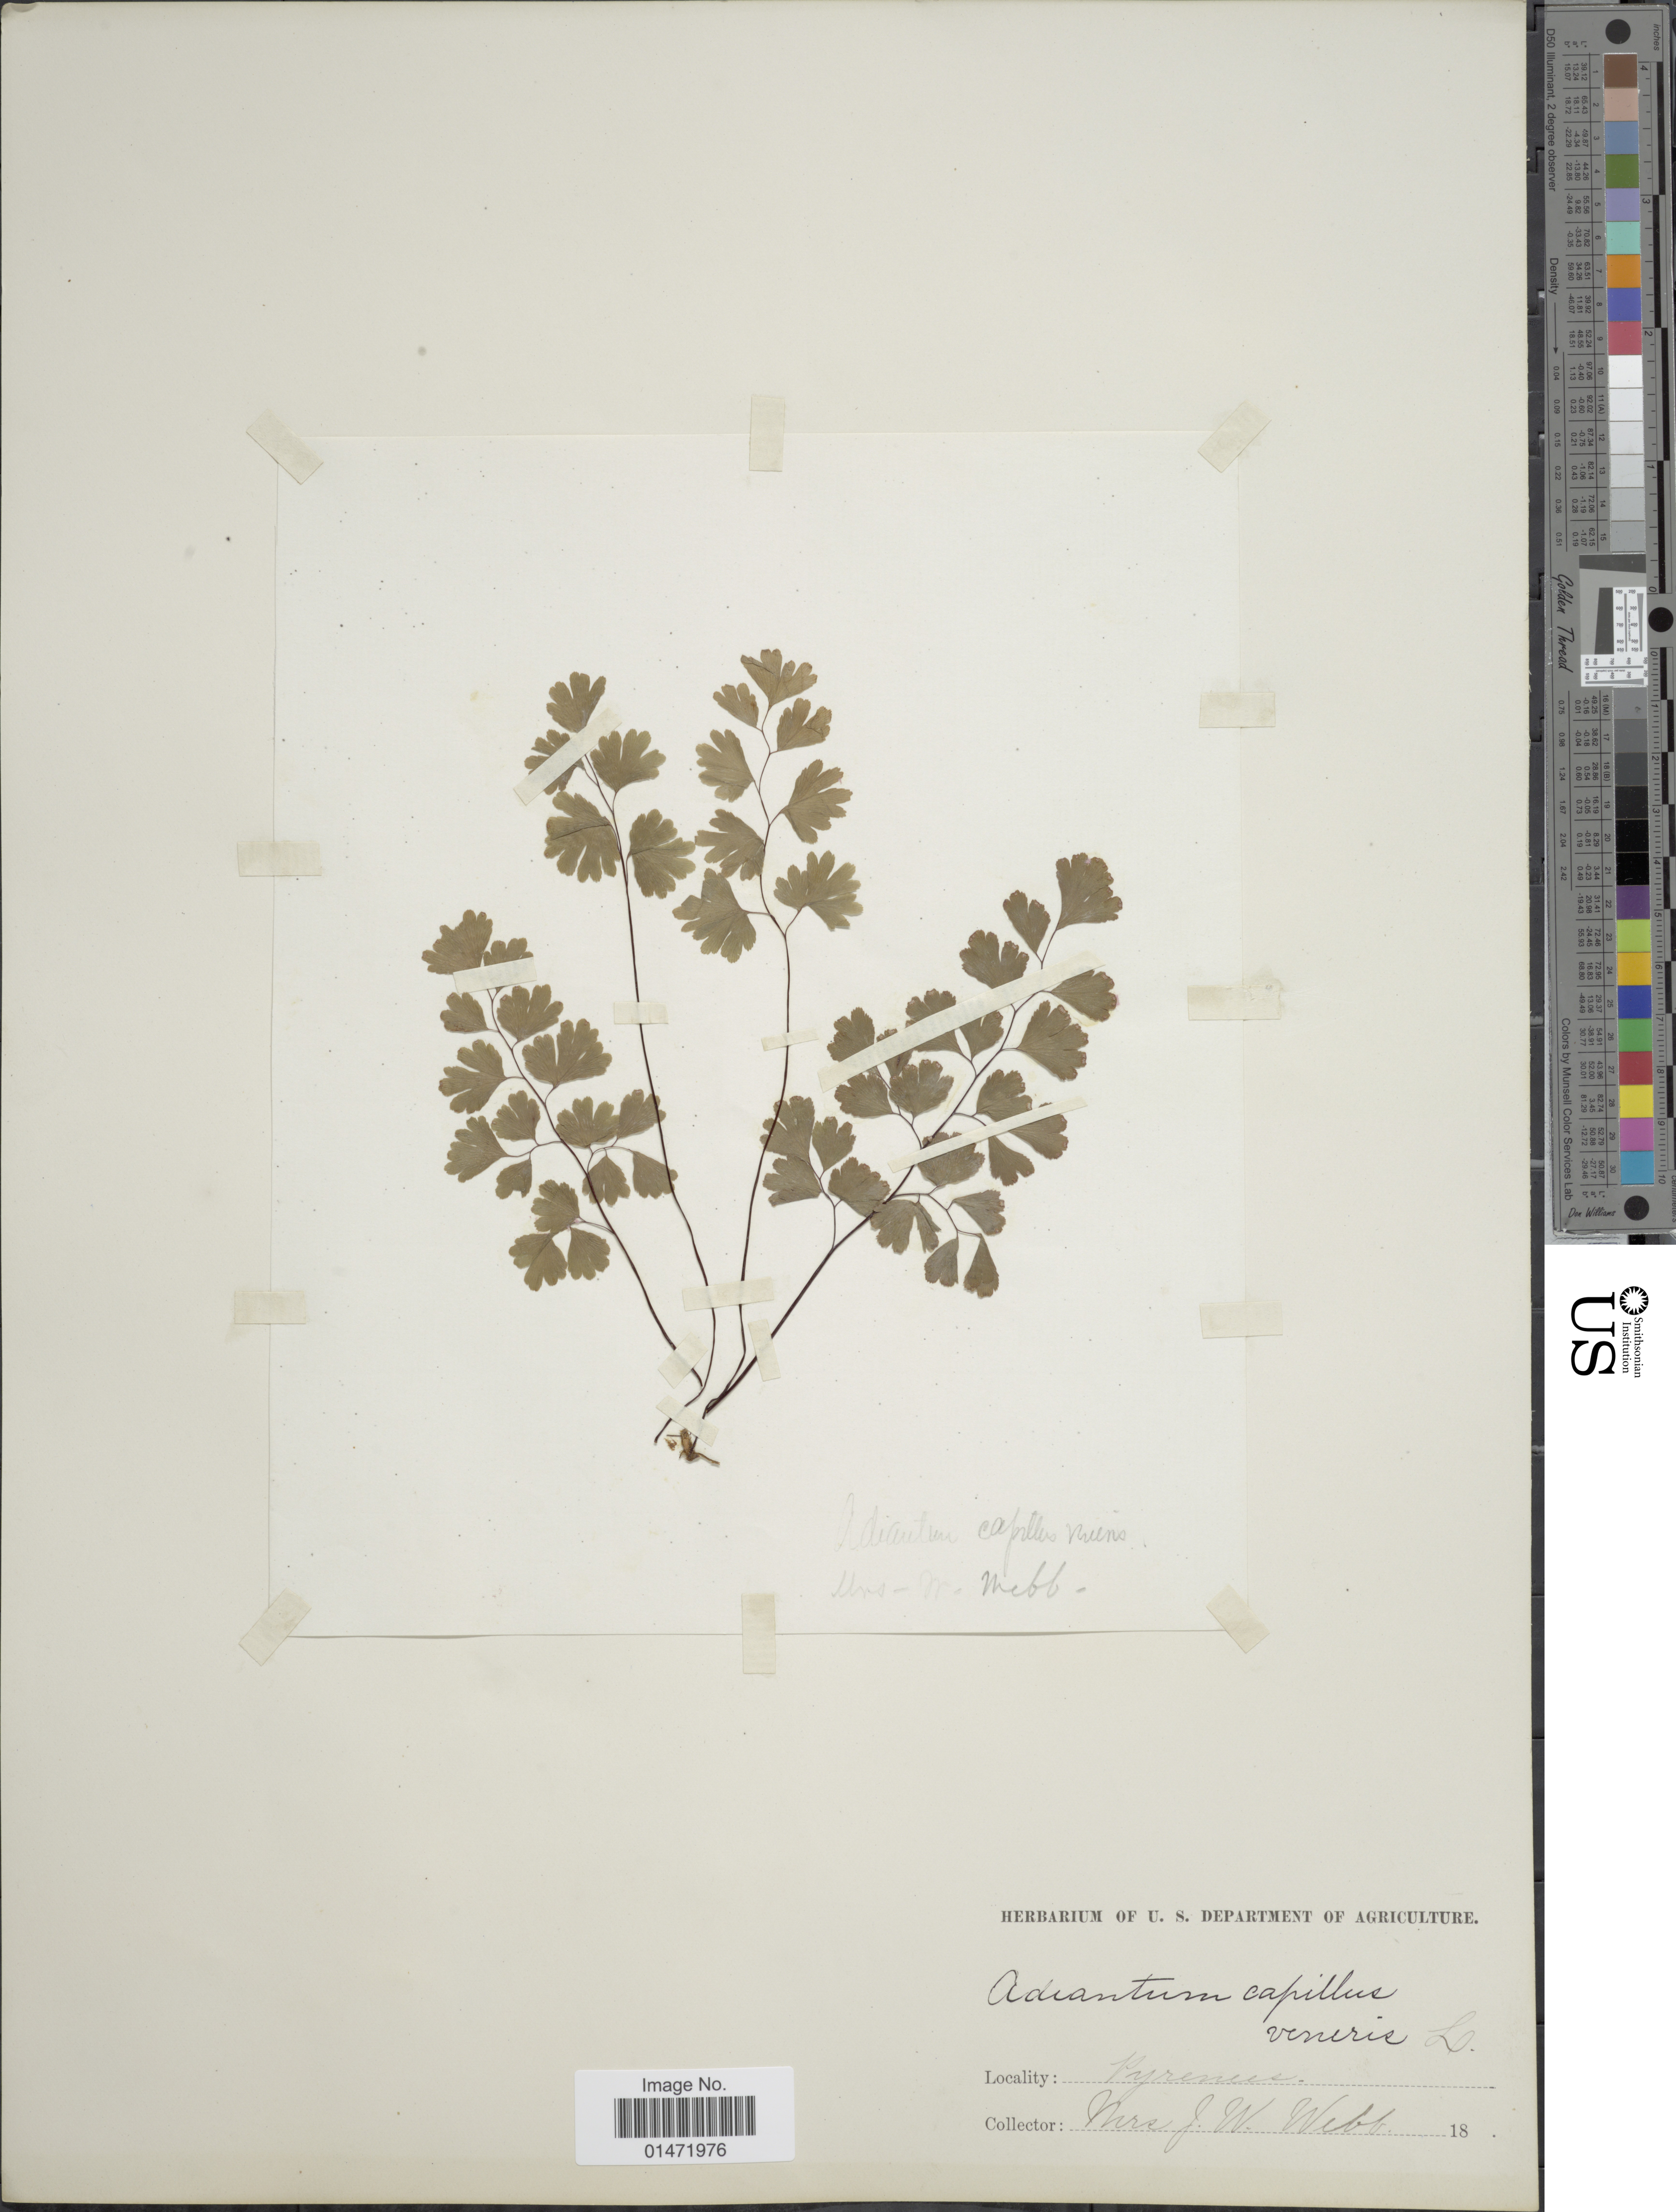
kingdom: Plantae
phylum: Tracheophyta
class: Polypodiopsida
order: Polypodiales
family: Pteridaceae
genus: Adiantum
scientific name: Adiantum capillus-veneris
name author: L.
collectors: J. Webb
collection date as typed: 18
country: France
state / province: Occitanie